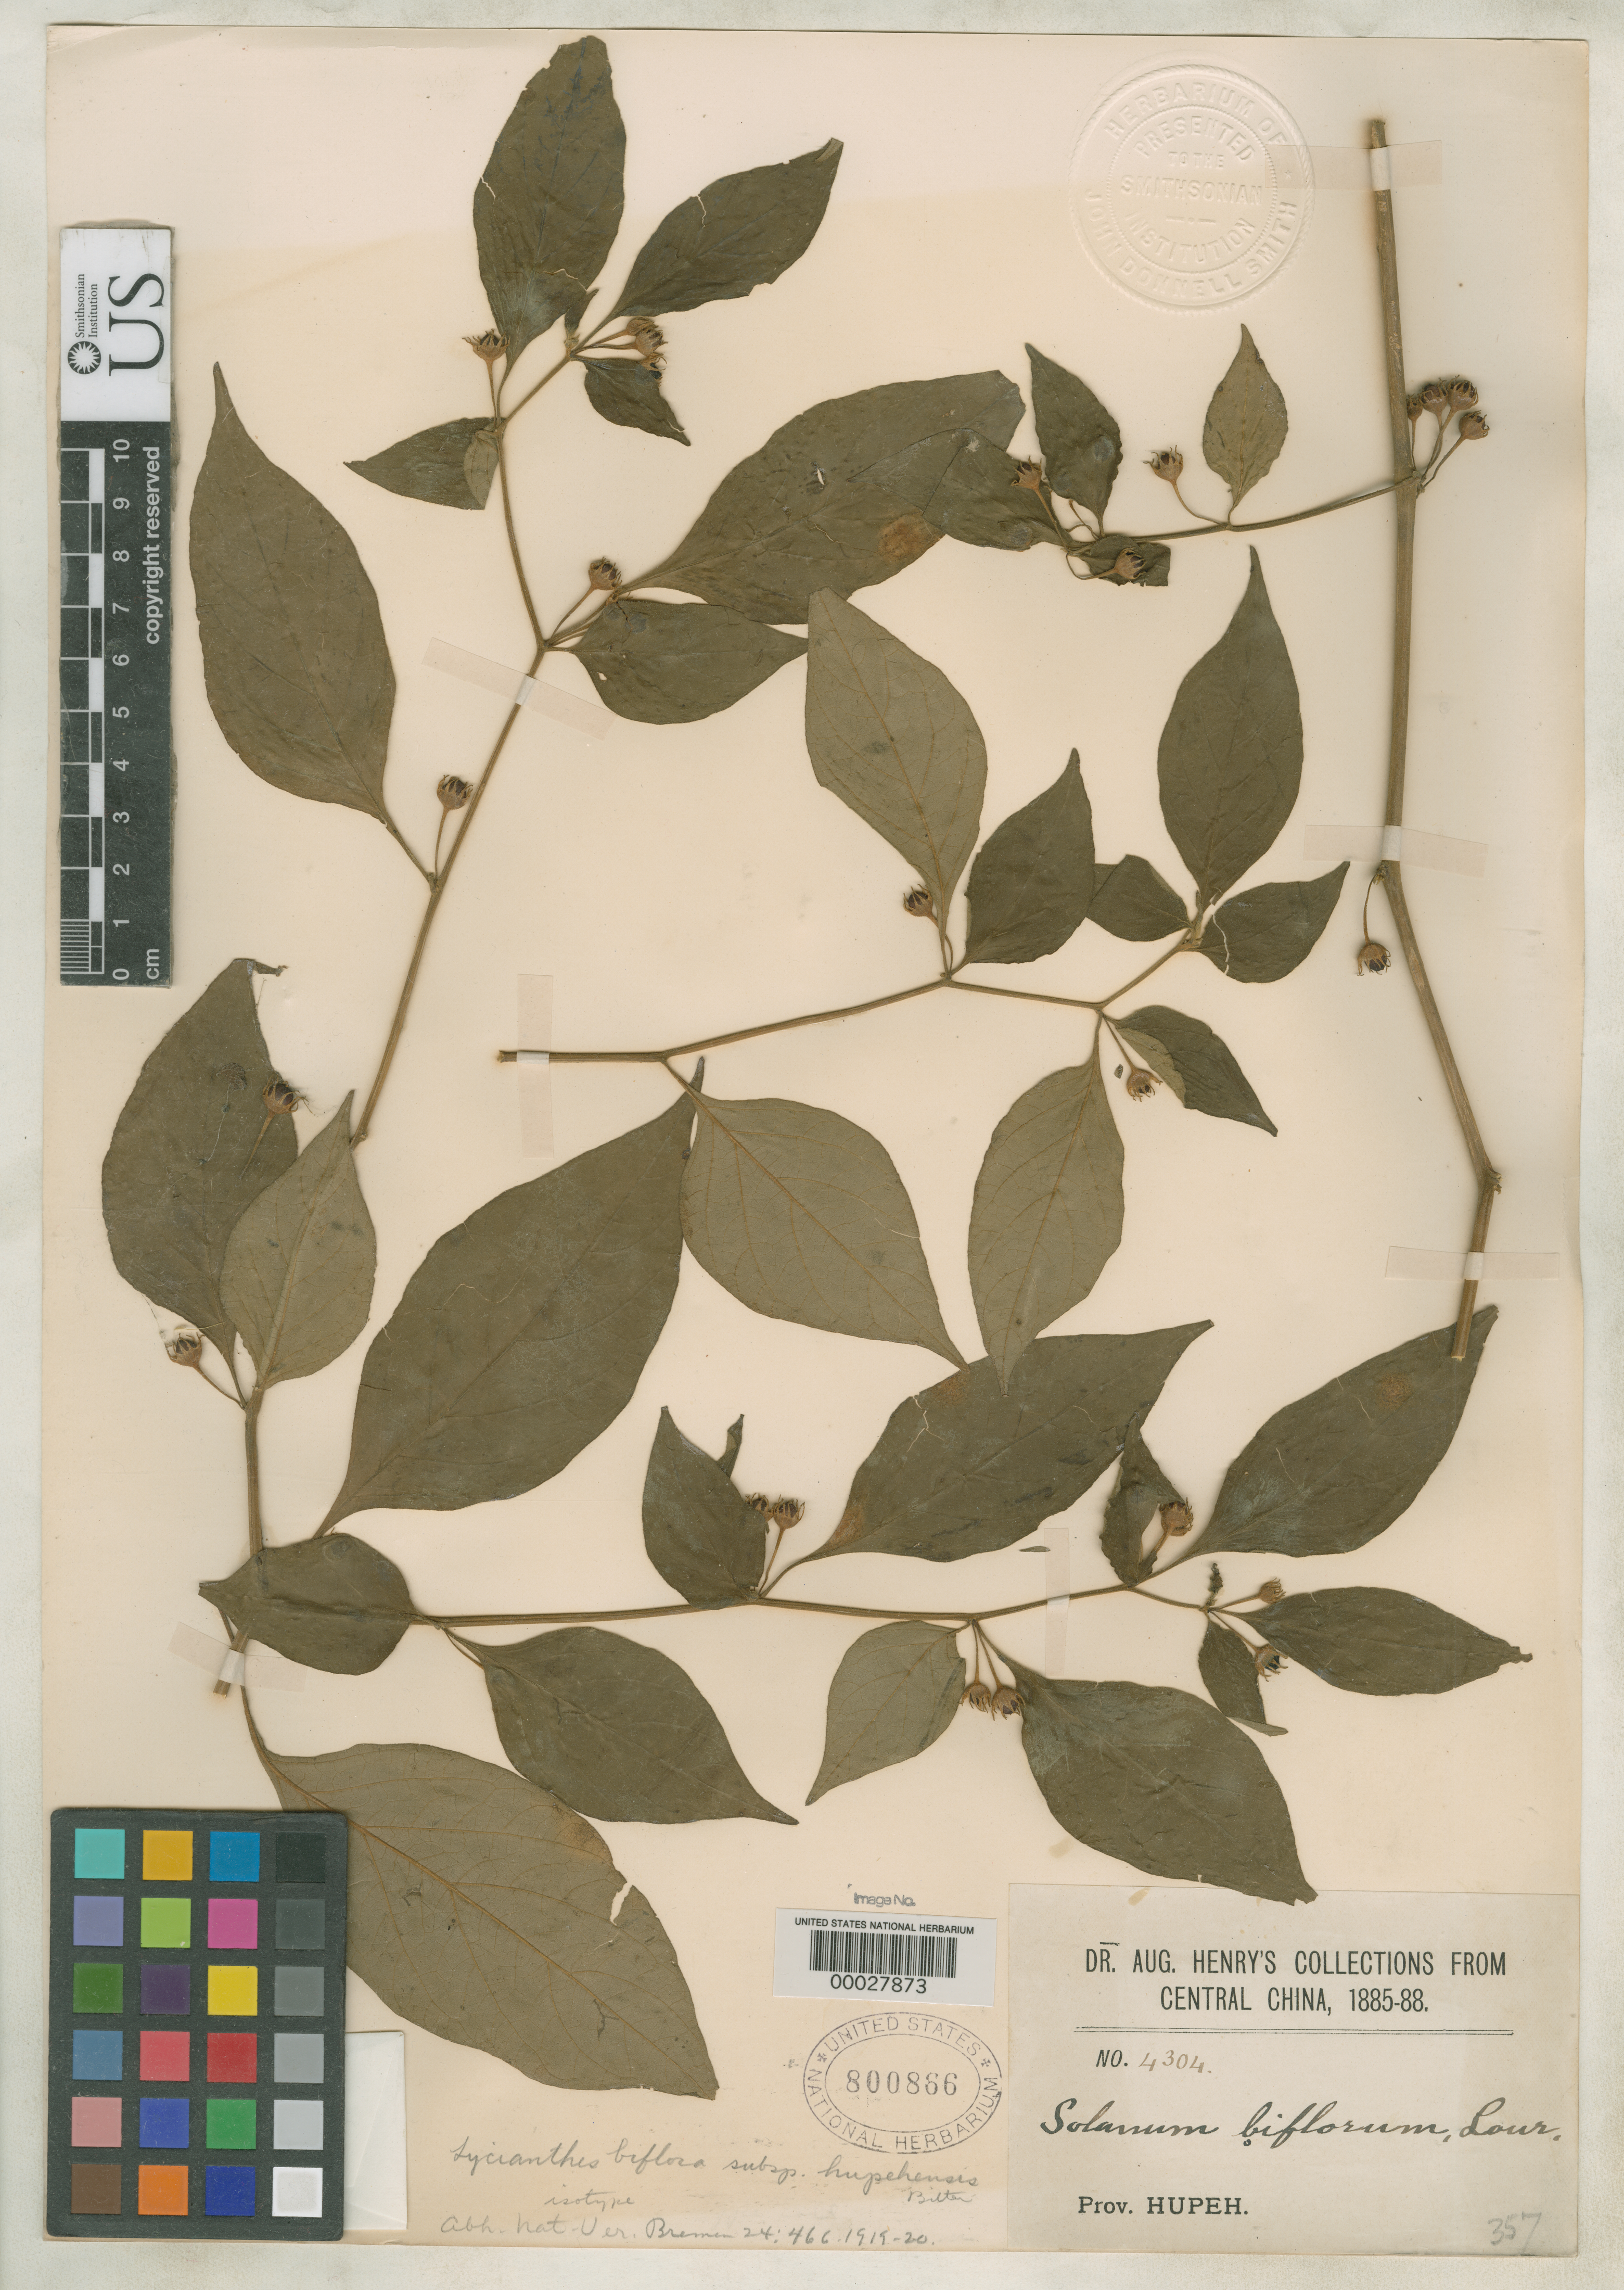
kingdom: Plantae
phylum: Tracheophyta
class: Magnoliopsida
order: Solanales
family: Solanaceae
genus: Lycianthes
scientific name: Lycianthes biflora subsp. hupehensis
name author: Bitter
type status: Type Collection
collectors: A. Henry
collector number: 4304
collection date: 1885/1888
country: China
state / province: Hubei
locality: Central China. Prov. Hupeh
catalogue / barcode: US 800866